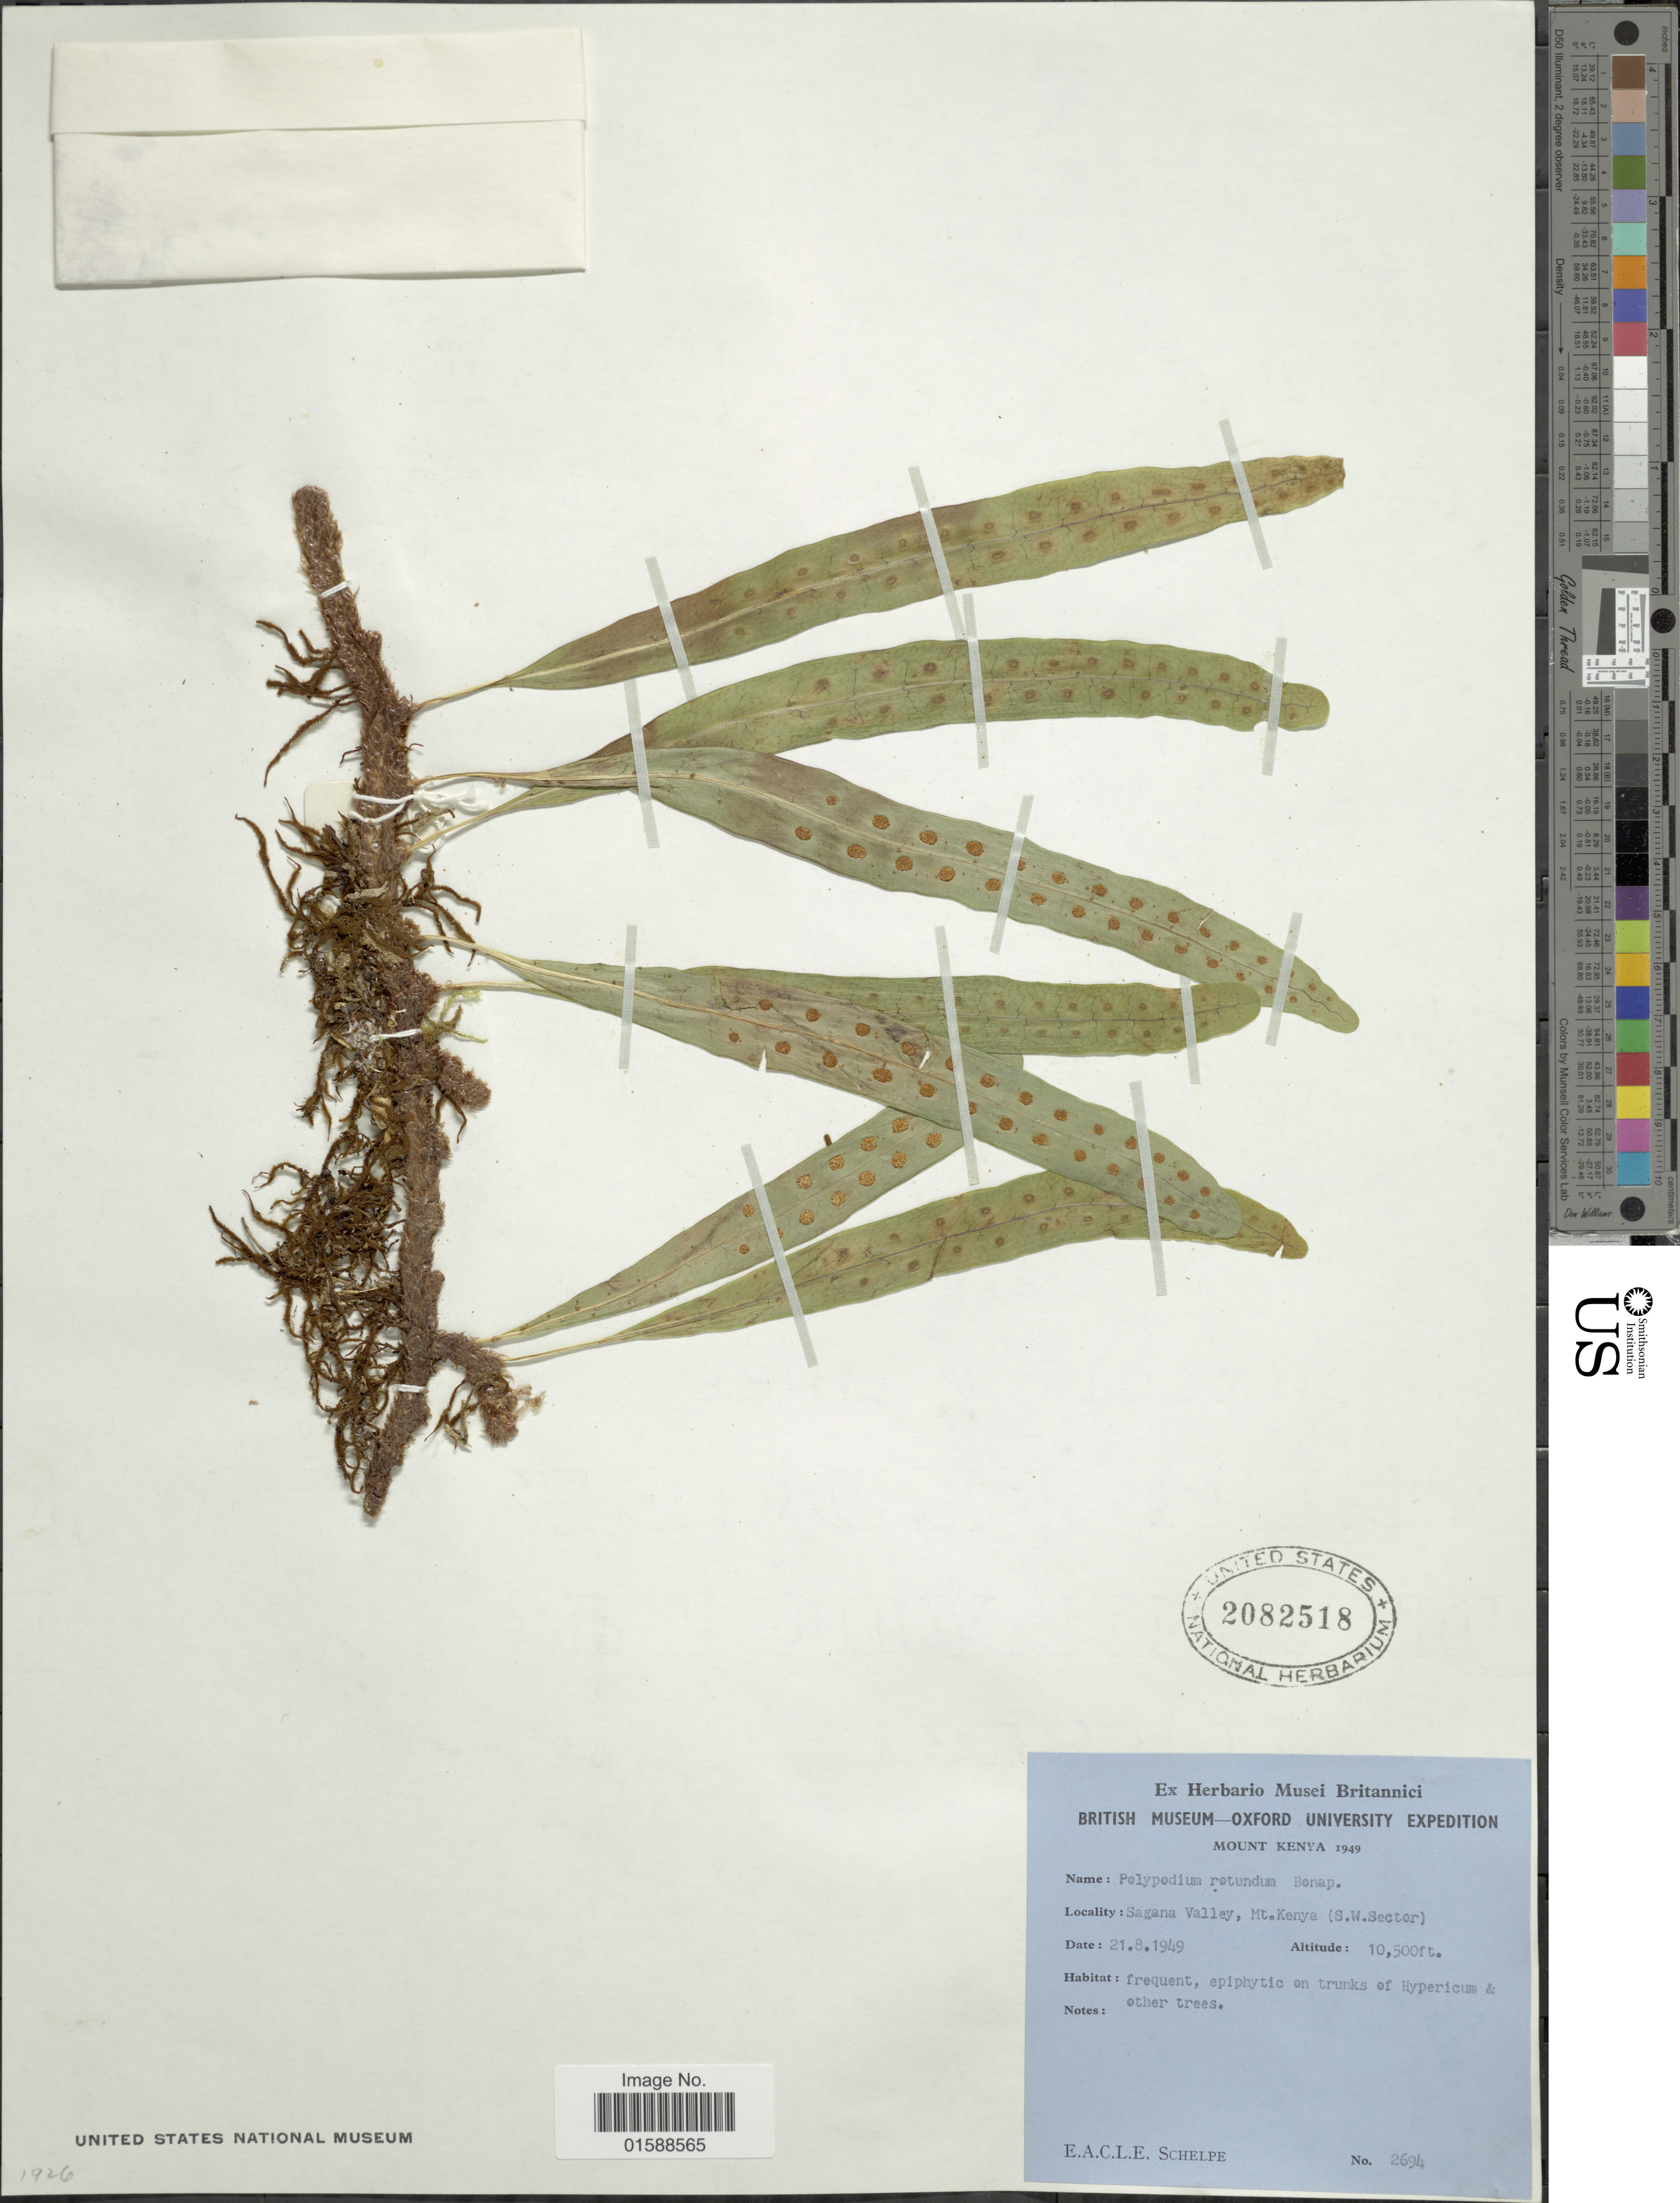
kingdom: Plantae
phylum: Tracheophyta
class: Polypodiopsida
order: Polypodiales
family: Polypodiaceae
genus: Lepisorus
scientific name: Lepisorus excavatus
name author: (Bory ex Willd.) Ching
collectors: E. A. C. L. E. Schelpe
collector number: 2694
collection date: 1949-08-21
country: Kenya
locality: Mount Kenya. Sagana Valley, Mt. Kenya (S.W.Sector)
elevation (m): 3200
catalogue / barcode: US 2082518